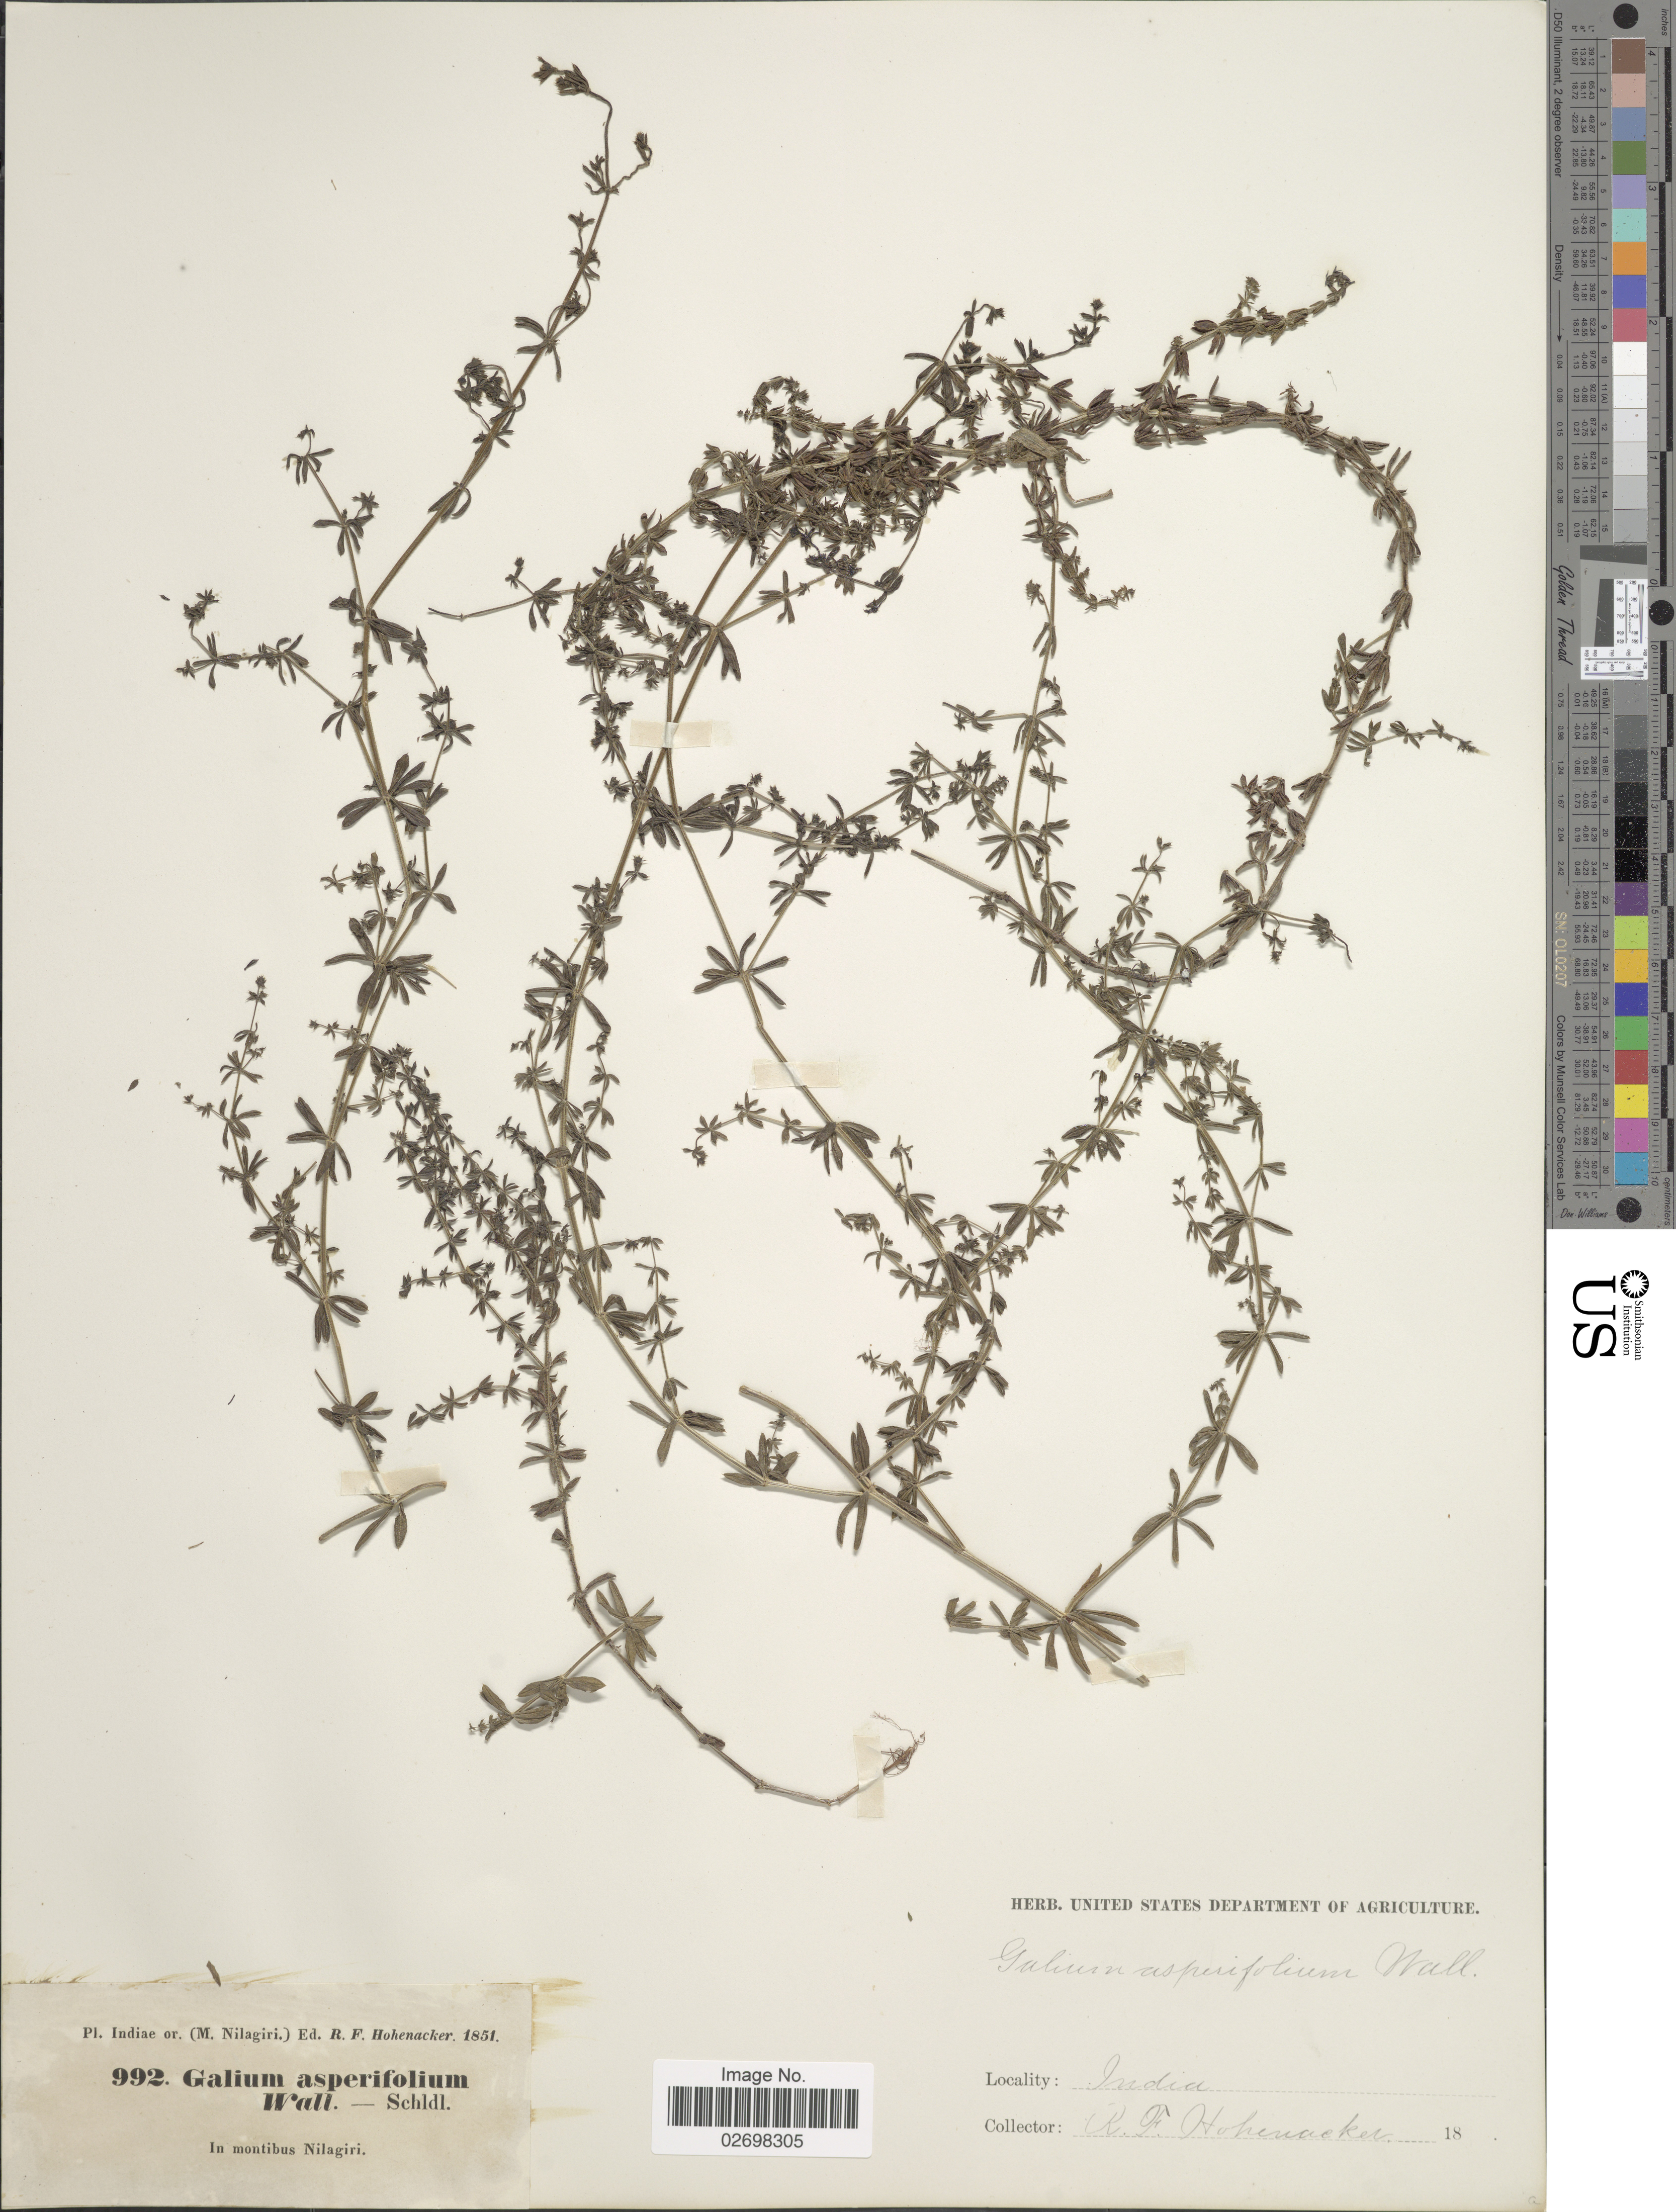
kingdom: Plantae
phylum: Tracheophyta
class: Magnoliopsida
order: Gentianales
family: Rubiaceae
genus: Galium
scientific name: Galium asperifolium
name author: Wall.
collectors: R. F. Hohenacker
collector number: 992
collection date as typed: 18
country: India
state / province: Tamil Nadu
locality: In montibus Nilagiri